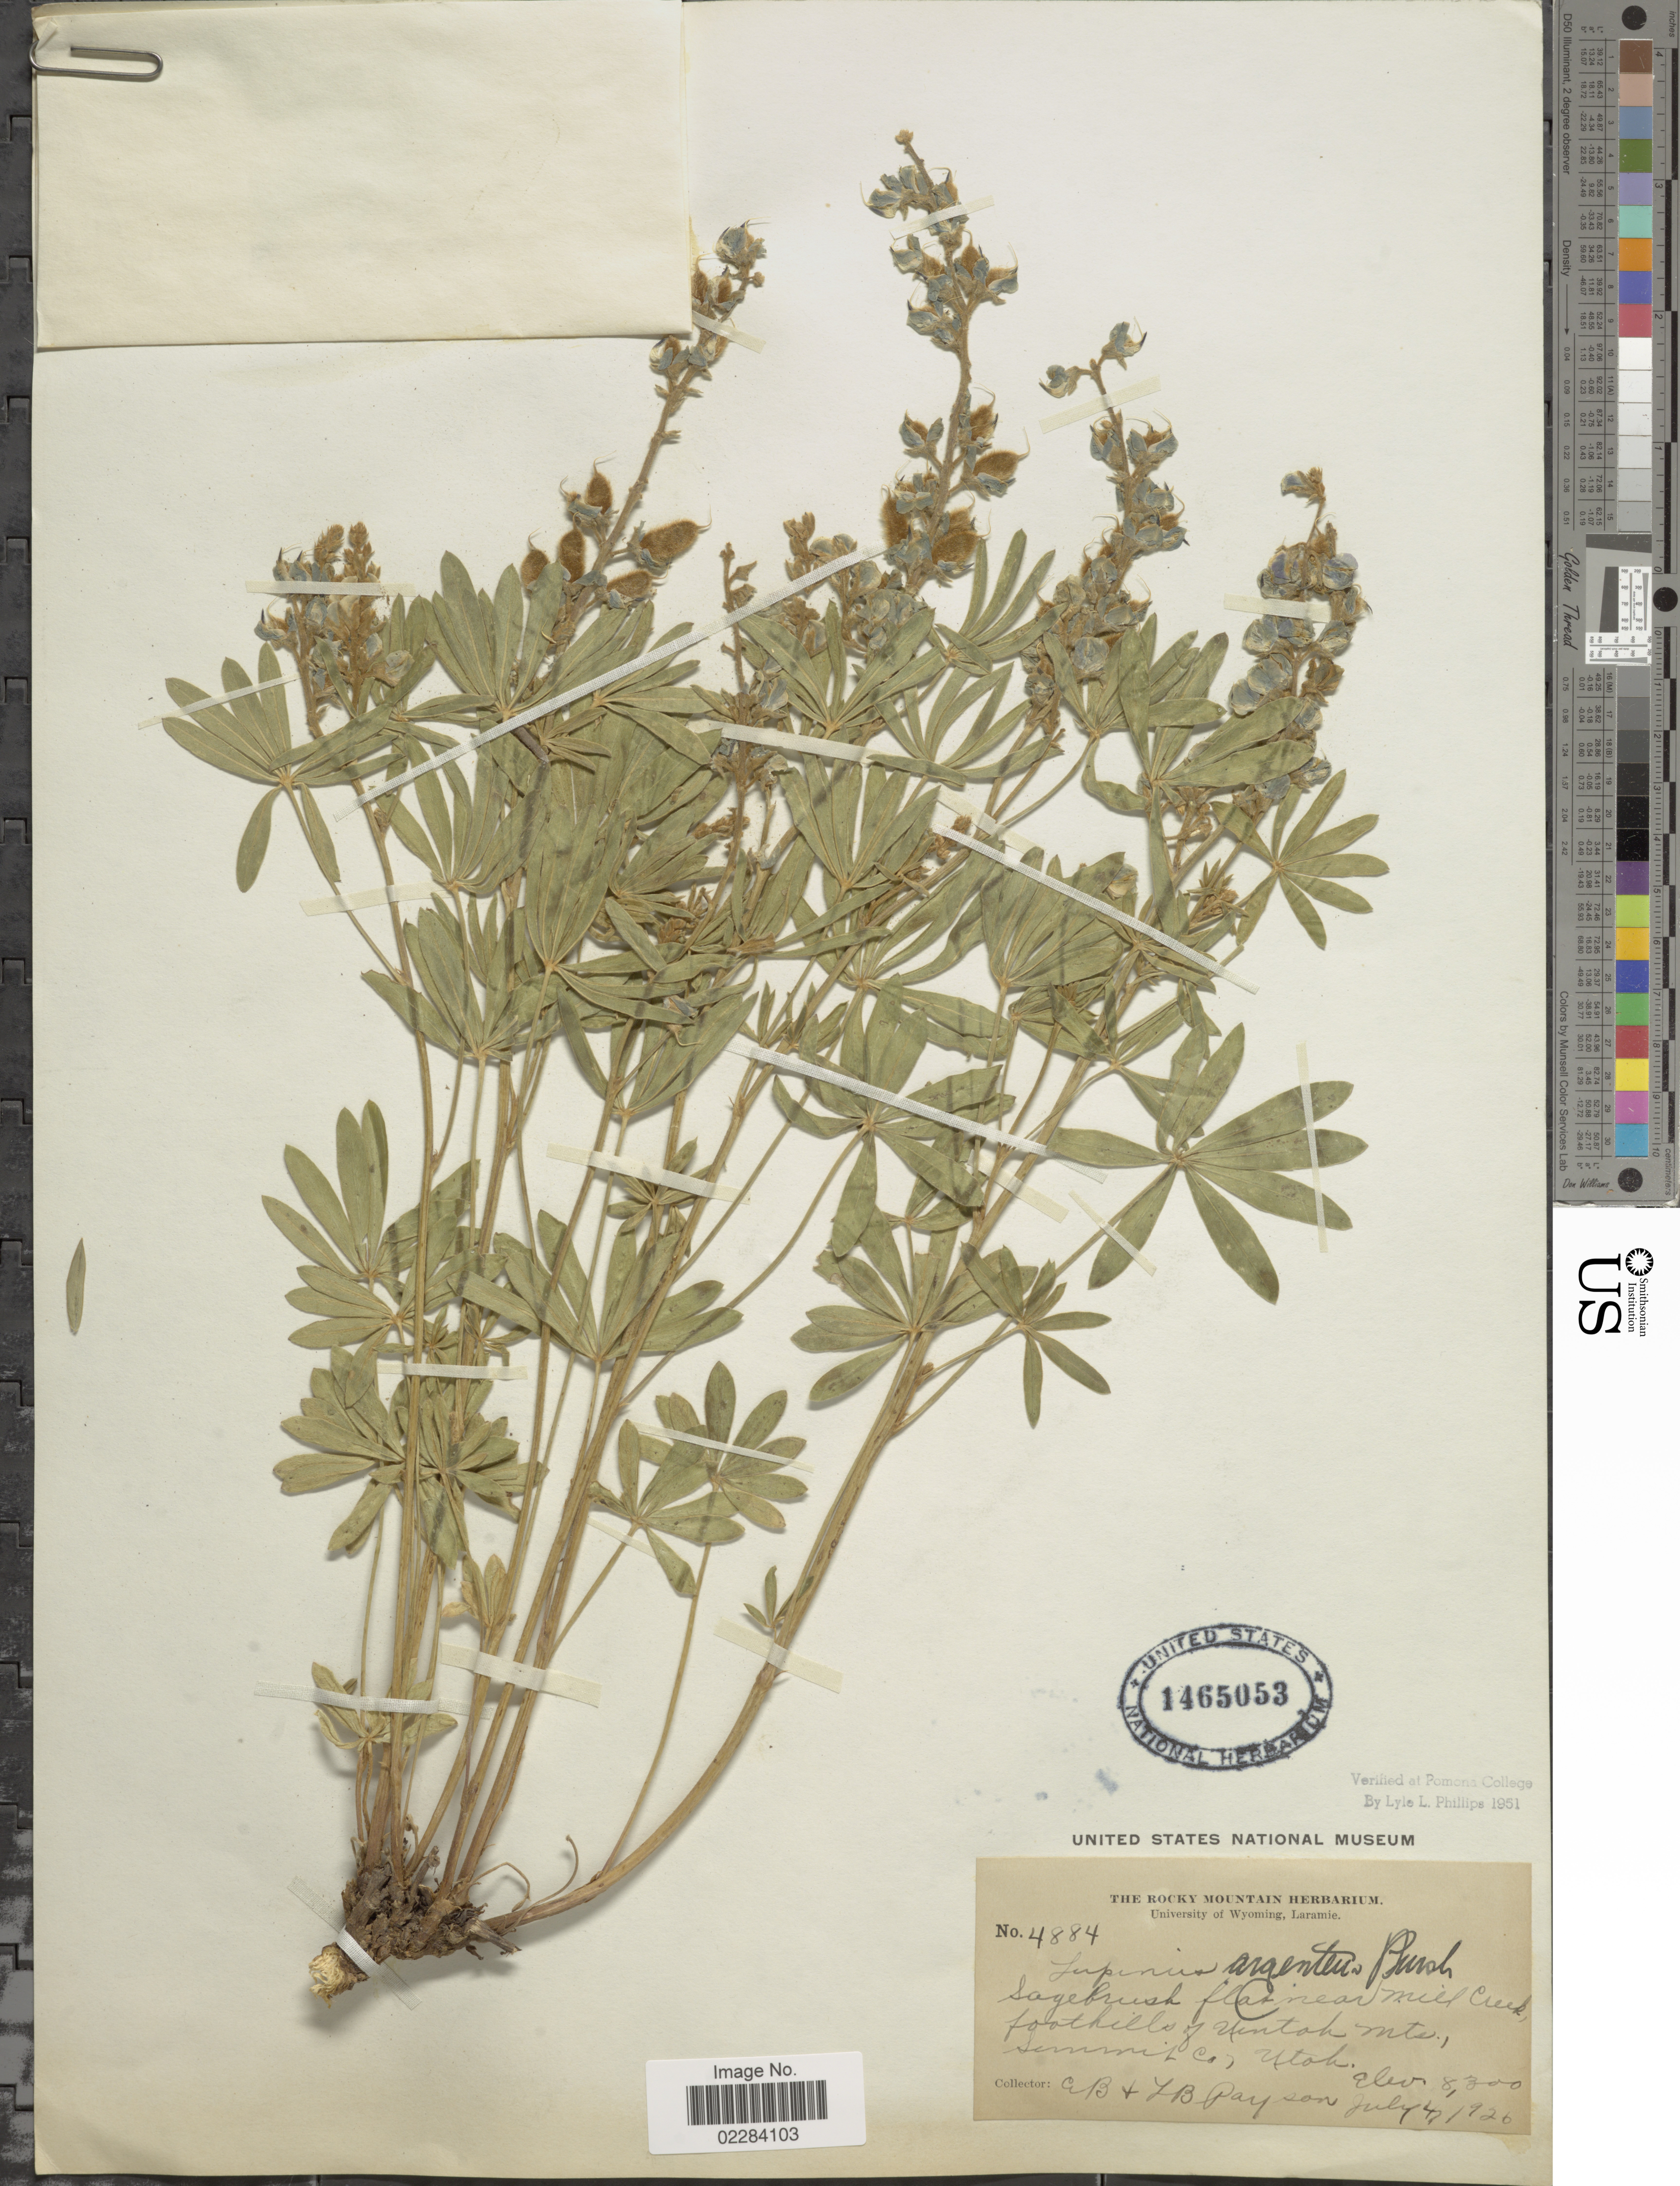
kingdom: Plantae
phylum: Tracheophyta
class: Magnoliopsida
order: Fabales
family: Fabaceae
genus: Lupinus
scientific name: Lupinus argenteus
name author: Pursh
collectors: E. B. Payson & L. Payson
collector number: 4884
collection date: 1926-07-04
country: United States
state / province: Utah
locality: Dagbrush flat near Mill Creek, foothills of Uintah Mts., Summit Co.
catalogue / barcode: US 1465053